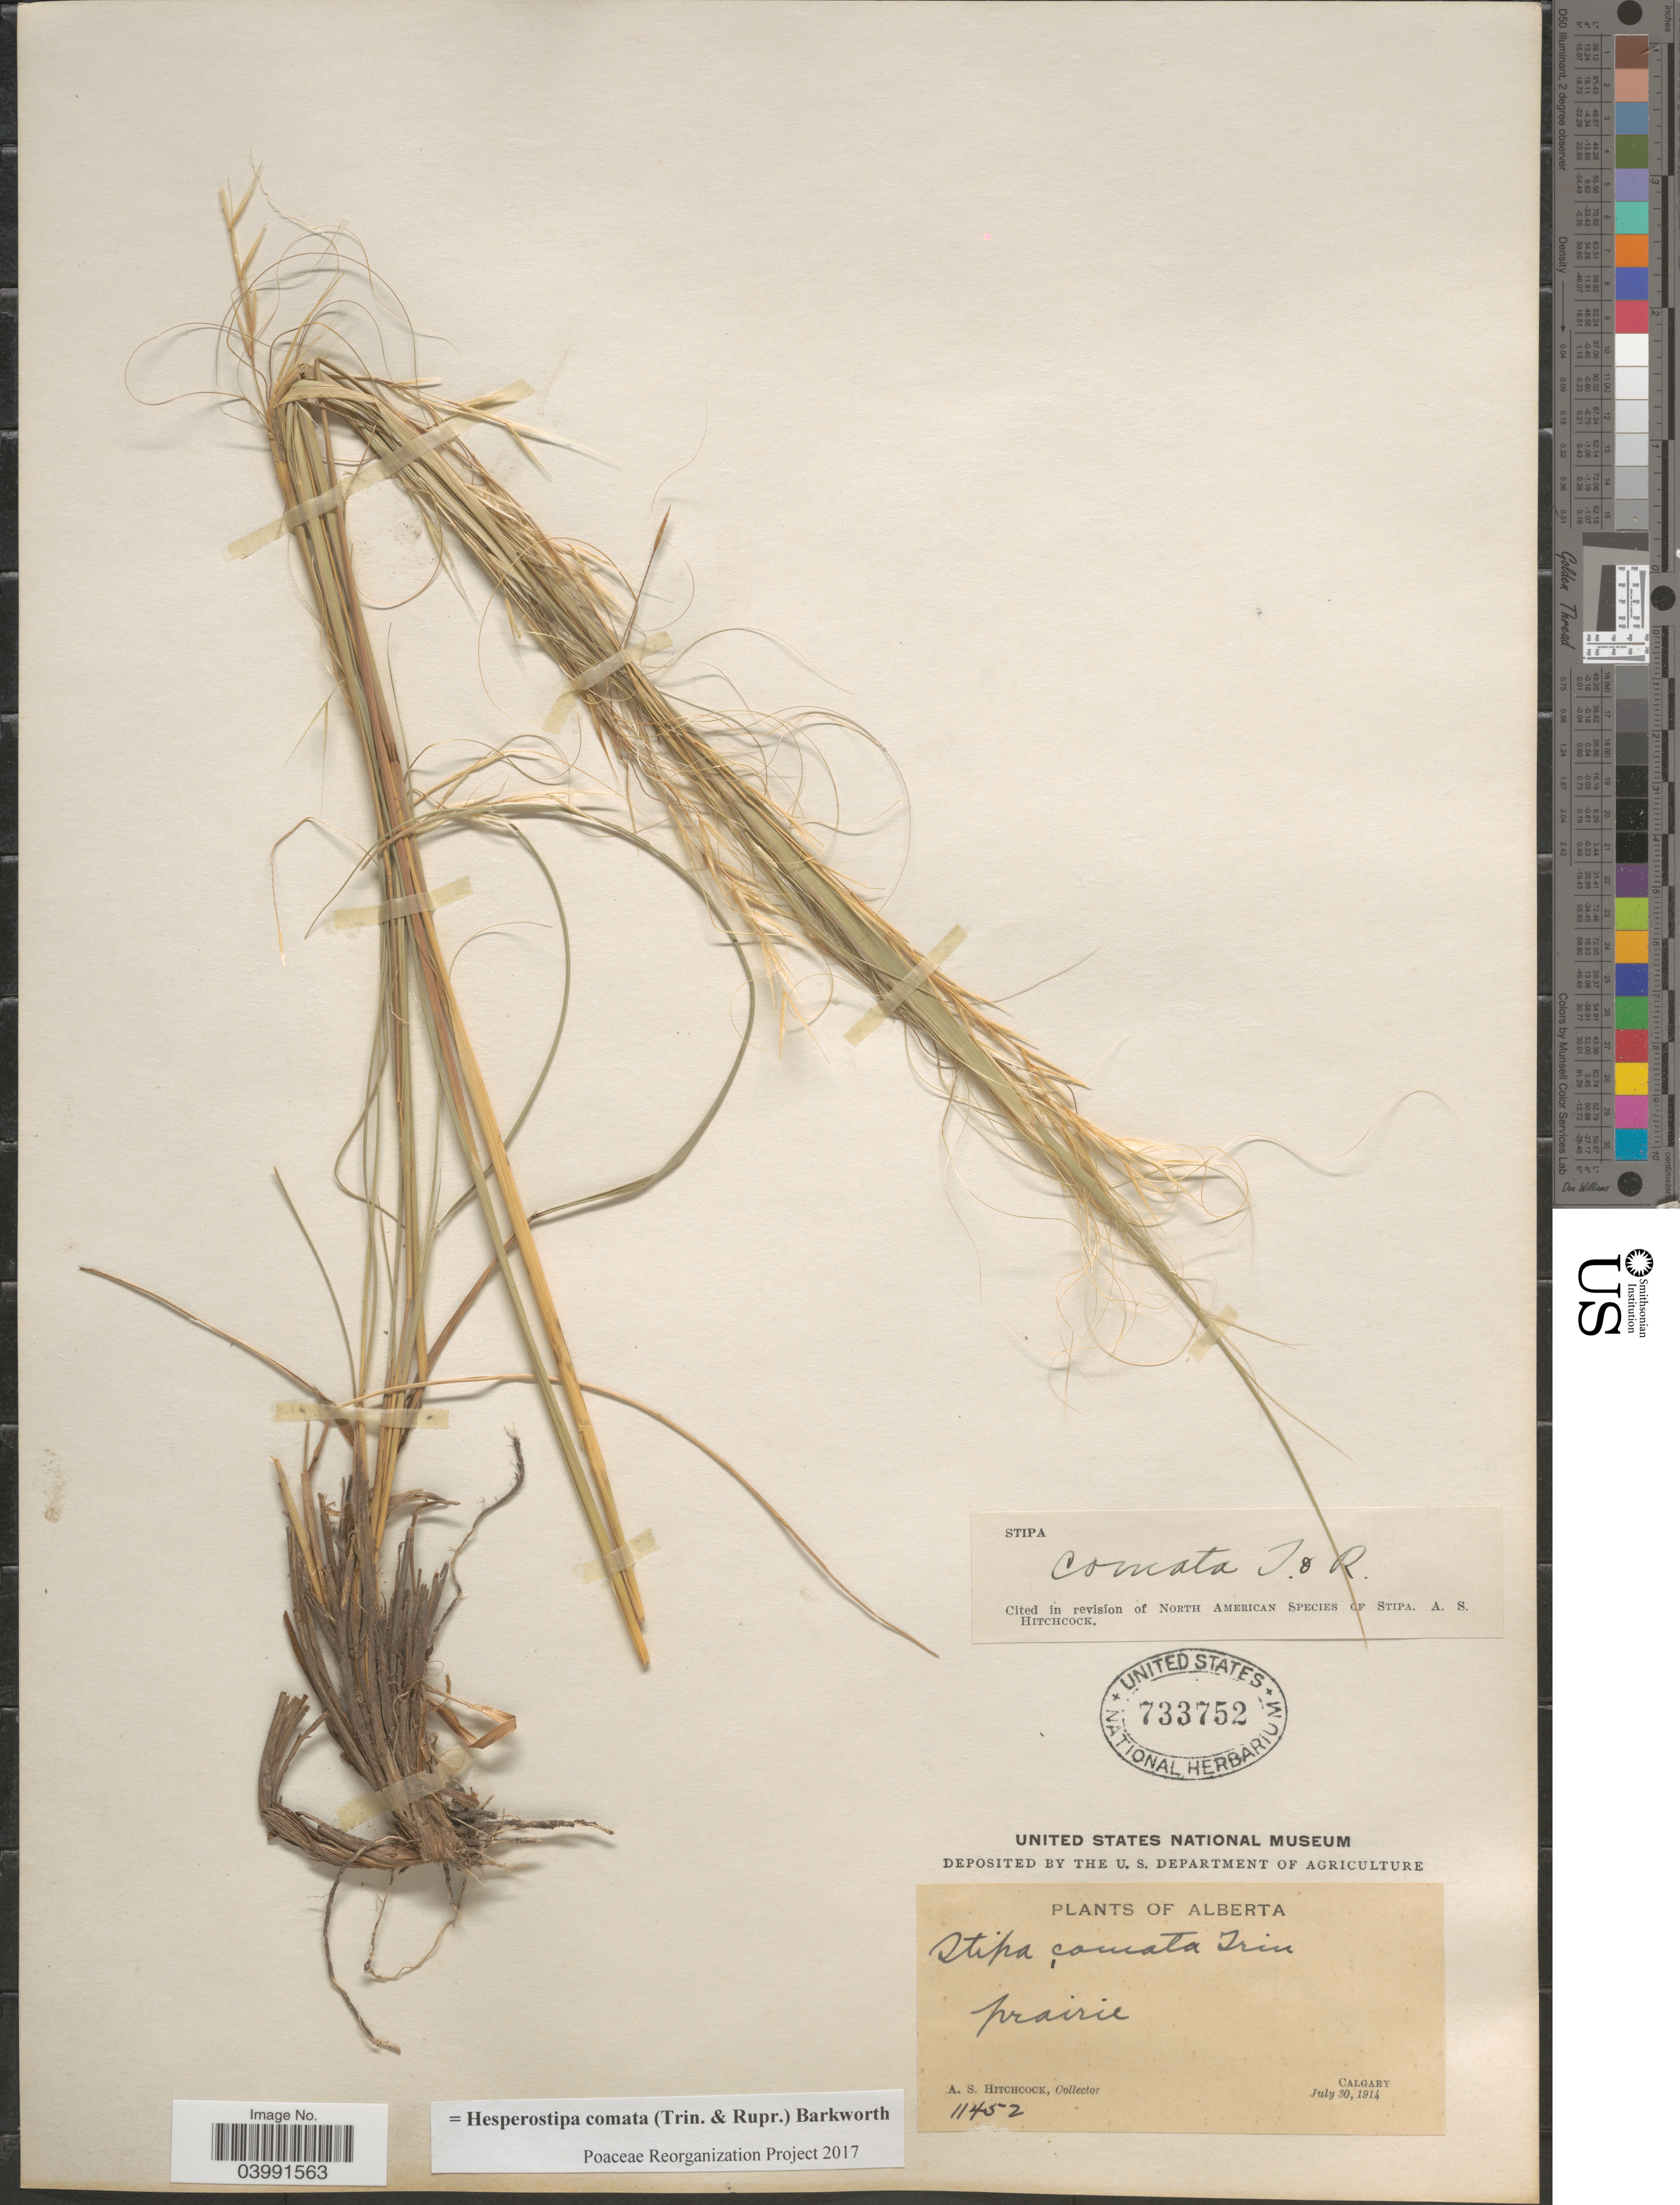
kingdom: Plantae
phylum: Tracheophyta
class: Liliopsida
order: Poales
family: Poaceae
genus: Hesperostipa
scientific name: Hesperostipa comata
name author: (Trin. & Rupr.) Barkworth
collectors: A. S. Hitchcock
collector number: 11452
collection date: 1914-07-30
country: Canada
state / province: Alberta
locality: Calgary.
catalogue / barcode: US 733752